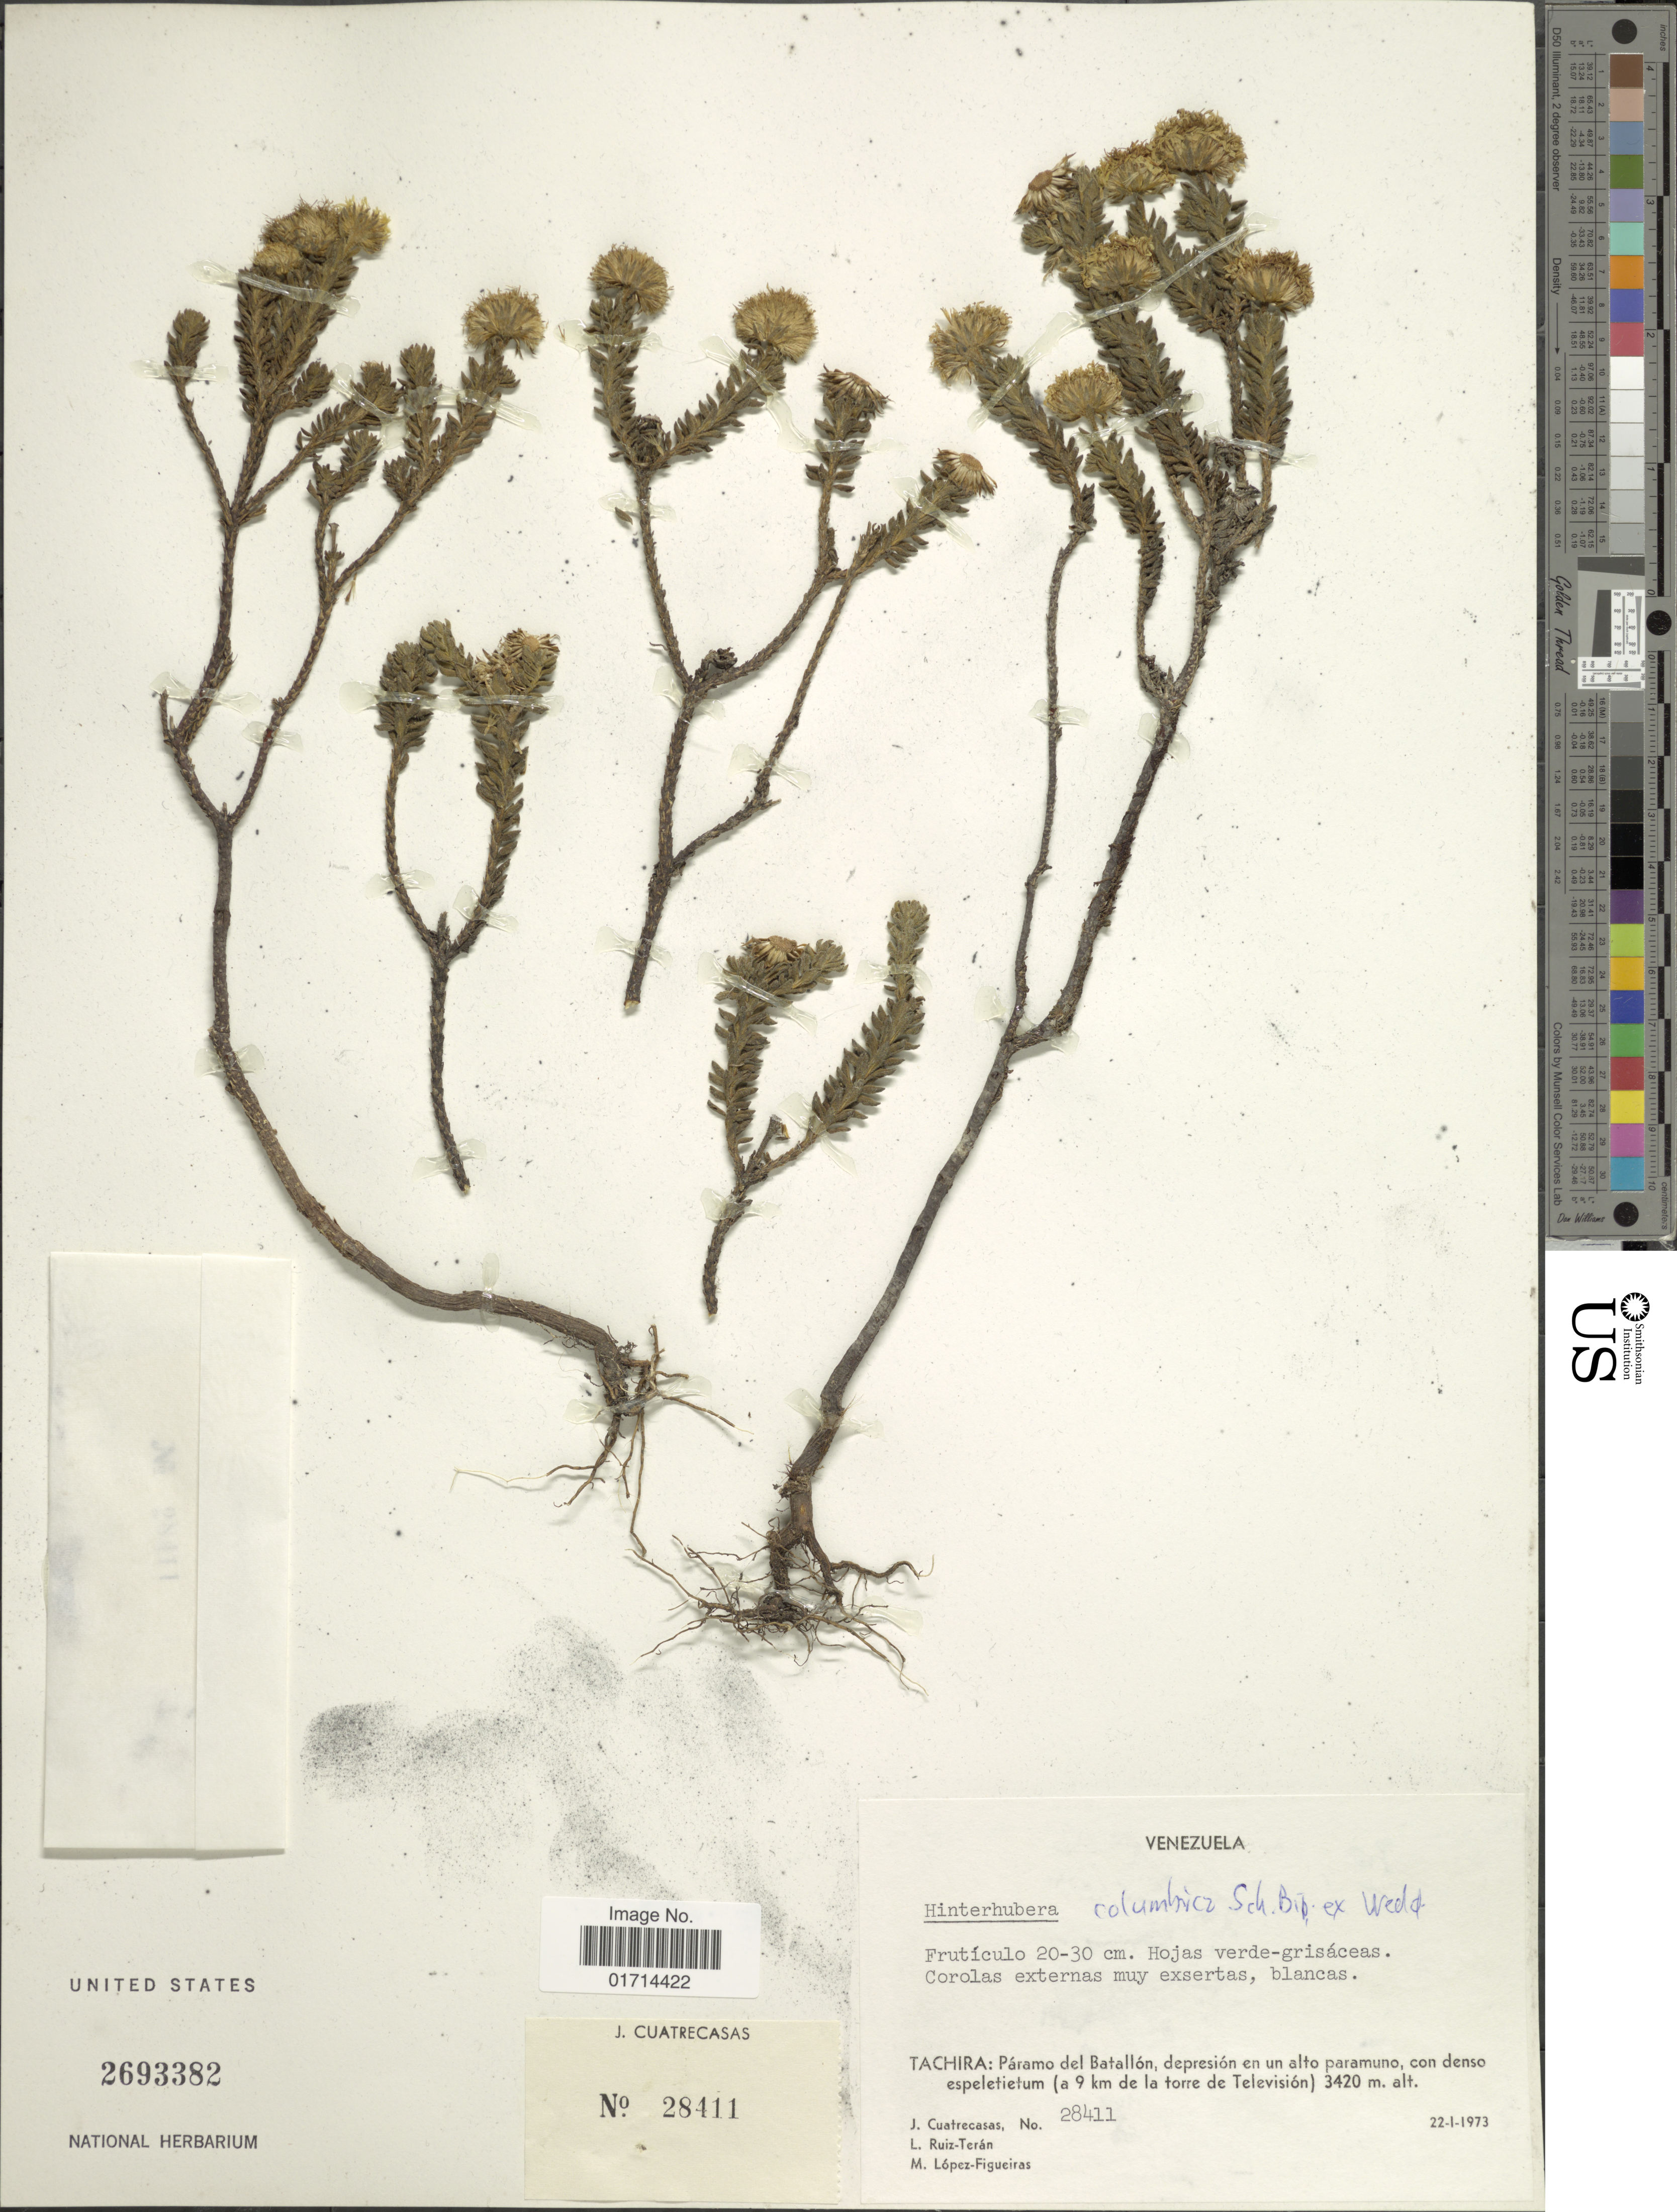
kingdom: Plantae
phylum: Tracheophyta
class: Magnoliopsida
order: Asterales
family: Asteraceae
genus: Hinterhubera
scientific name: Hinterhubera columbica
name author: Sch. Bip. ex Wedd.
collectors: J. Cuatrecasas, L. E. Ruíz-Terán & M. Lopéz-F.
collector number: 28411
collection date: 1973-01-22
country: Venezuela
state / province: Tachira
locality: Páramo del Batallón, depresión en un alto paramuno, con denso espeletietum (a 9 km de la torre de Televisión)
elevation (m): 3420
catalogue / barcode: US 2693382